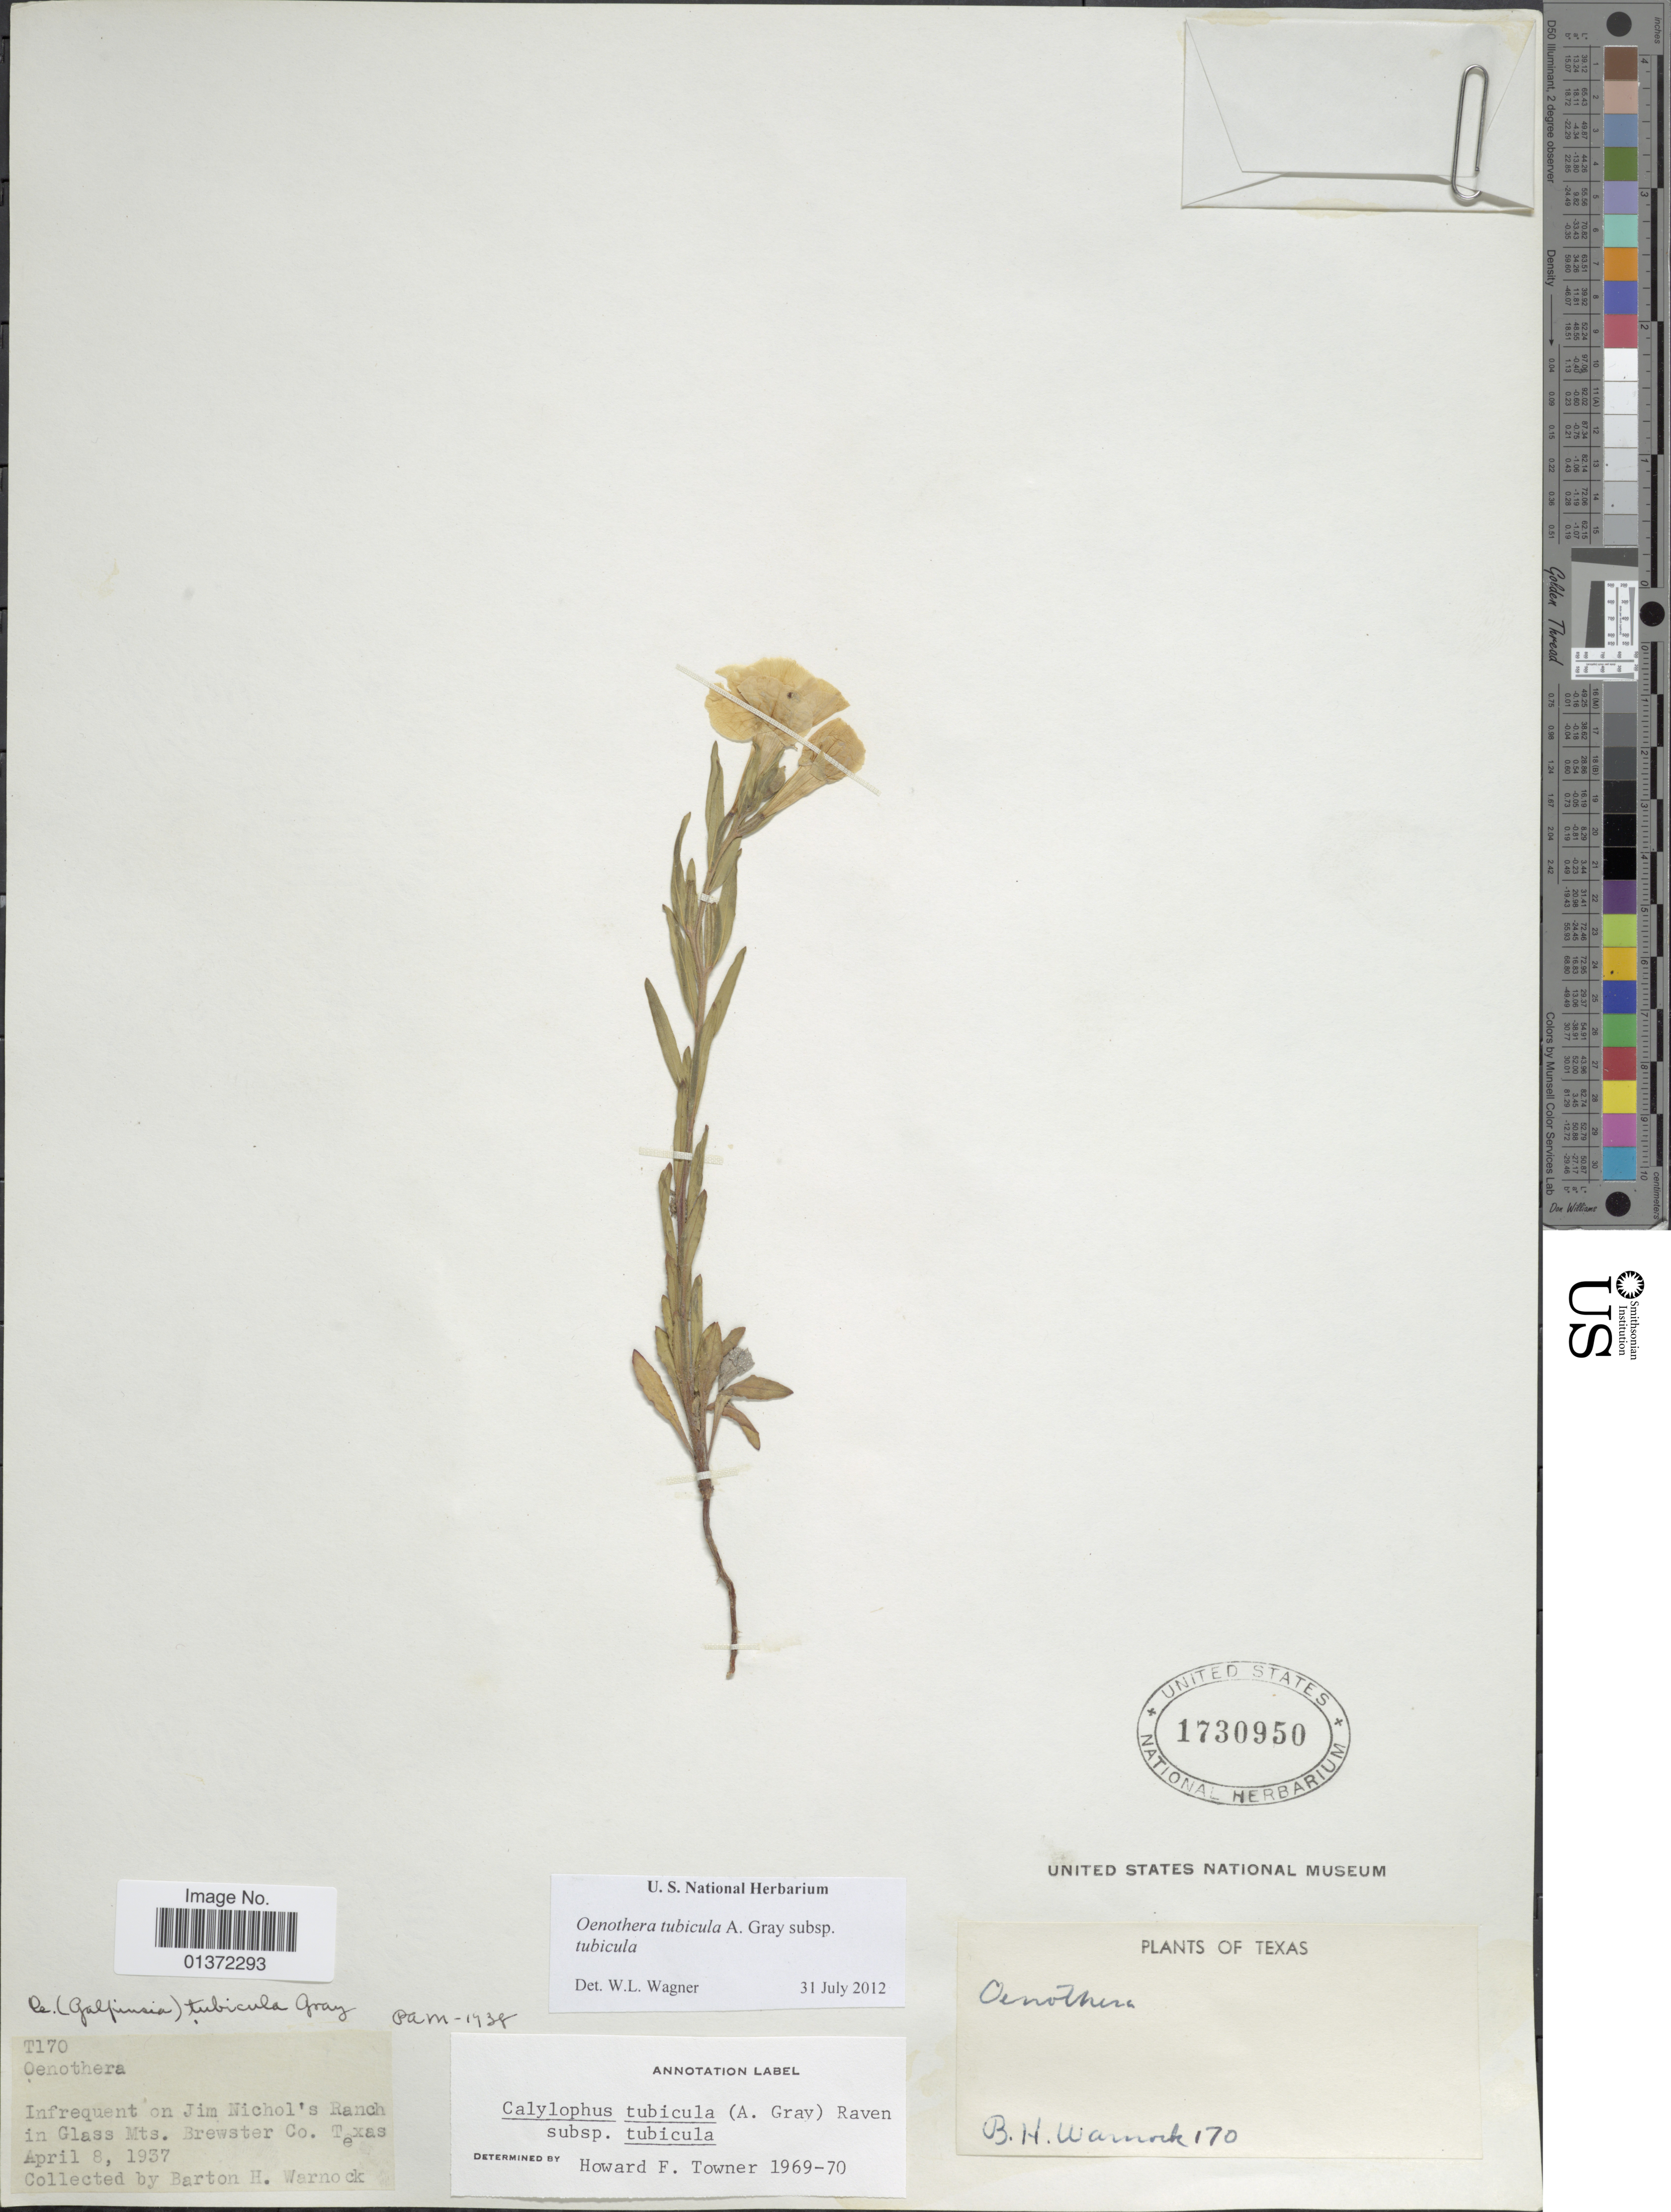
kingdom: Plantae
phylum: Tracheophyta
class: Magnoliopsida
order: Myrtales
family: Onagraceae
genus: Oenothera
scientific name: Oenothera tubicula subsp. tubicula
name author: A. Gray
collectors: B. H. Warnock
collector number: T170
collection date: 1937-04-08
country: United States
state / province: Texas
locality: Jim Nichol's Ranch in Glas Mts, Brewster Co.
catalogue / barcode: US 1730950